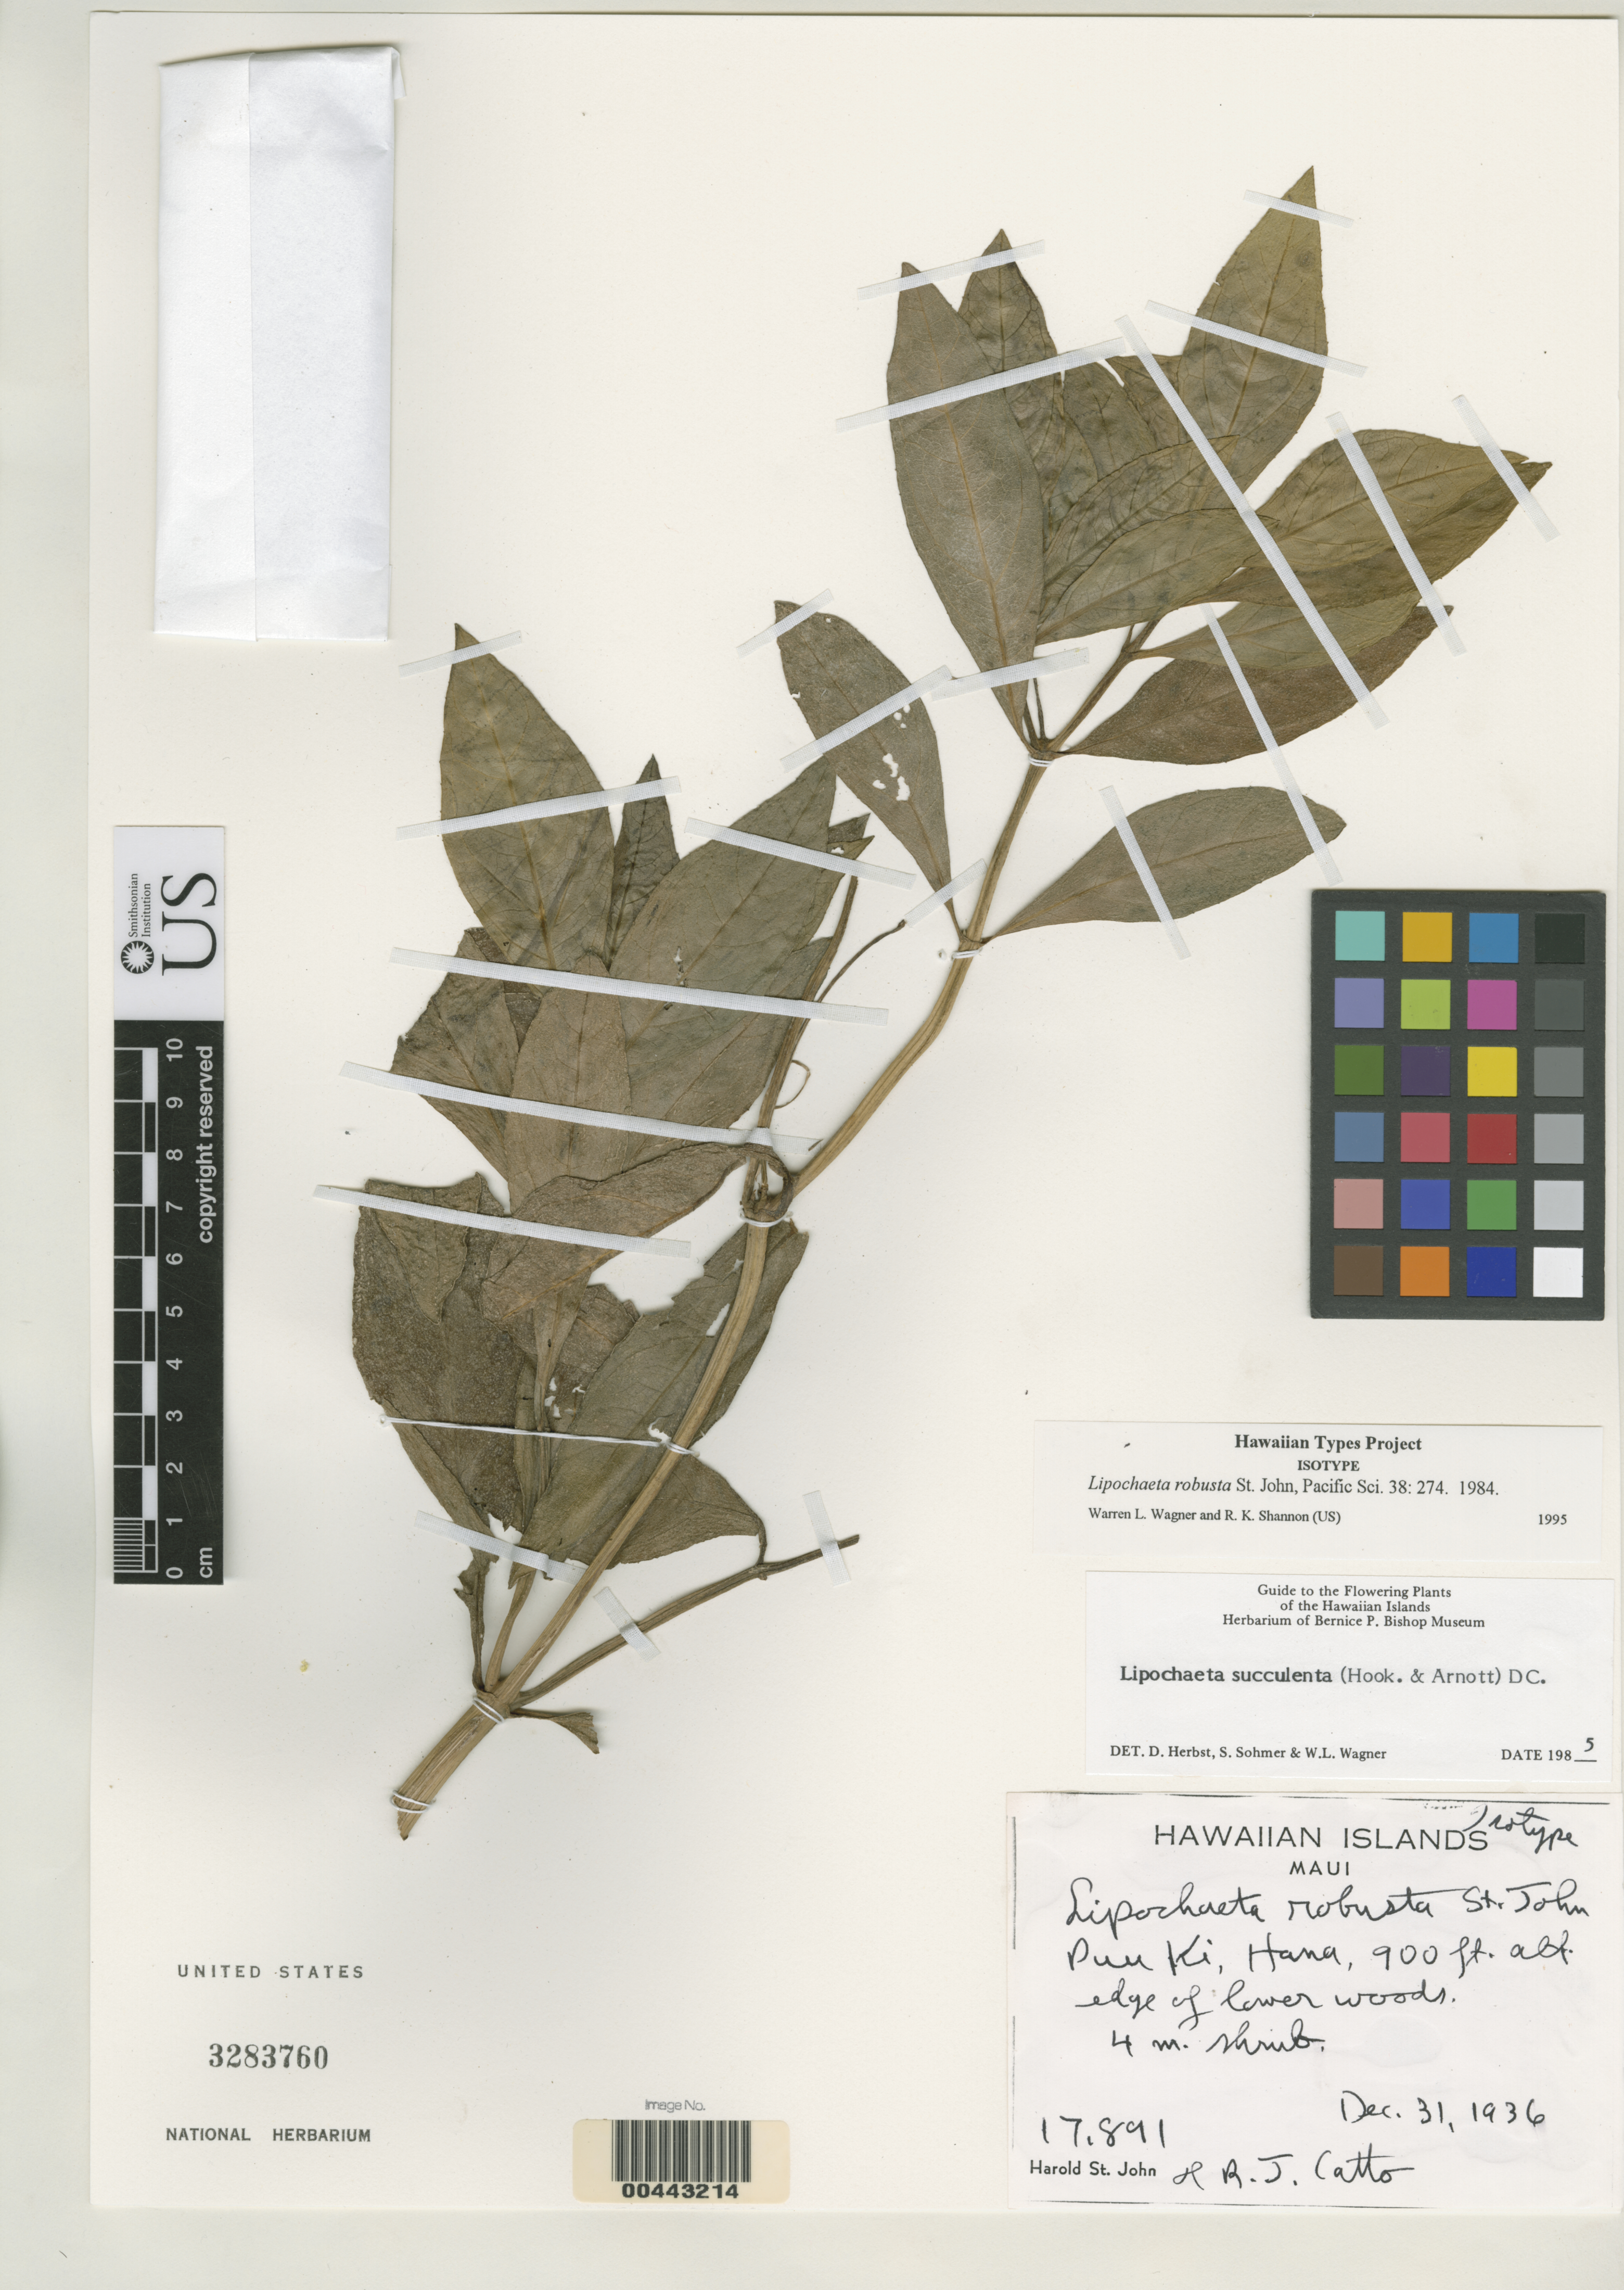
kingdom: Plantae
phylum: Tracheophyta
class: Magnoliopsida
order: Asterales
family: Asteraceae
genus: Lipochaeta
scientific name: Lipochaeta robusta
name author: H. St. John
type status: Isotype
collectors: H. St. John & R. Catto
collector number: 17891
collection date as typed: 31 Dec 1936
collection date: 1936-12-31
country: United States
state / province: Hawaii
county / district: Maui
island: Maui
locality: Puu Ki, Hana.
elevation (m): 274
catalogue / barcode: US 3283760